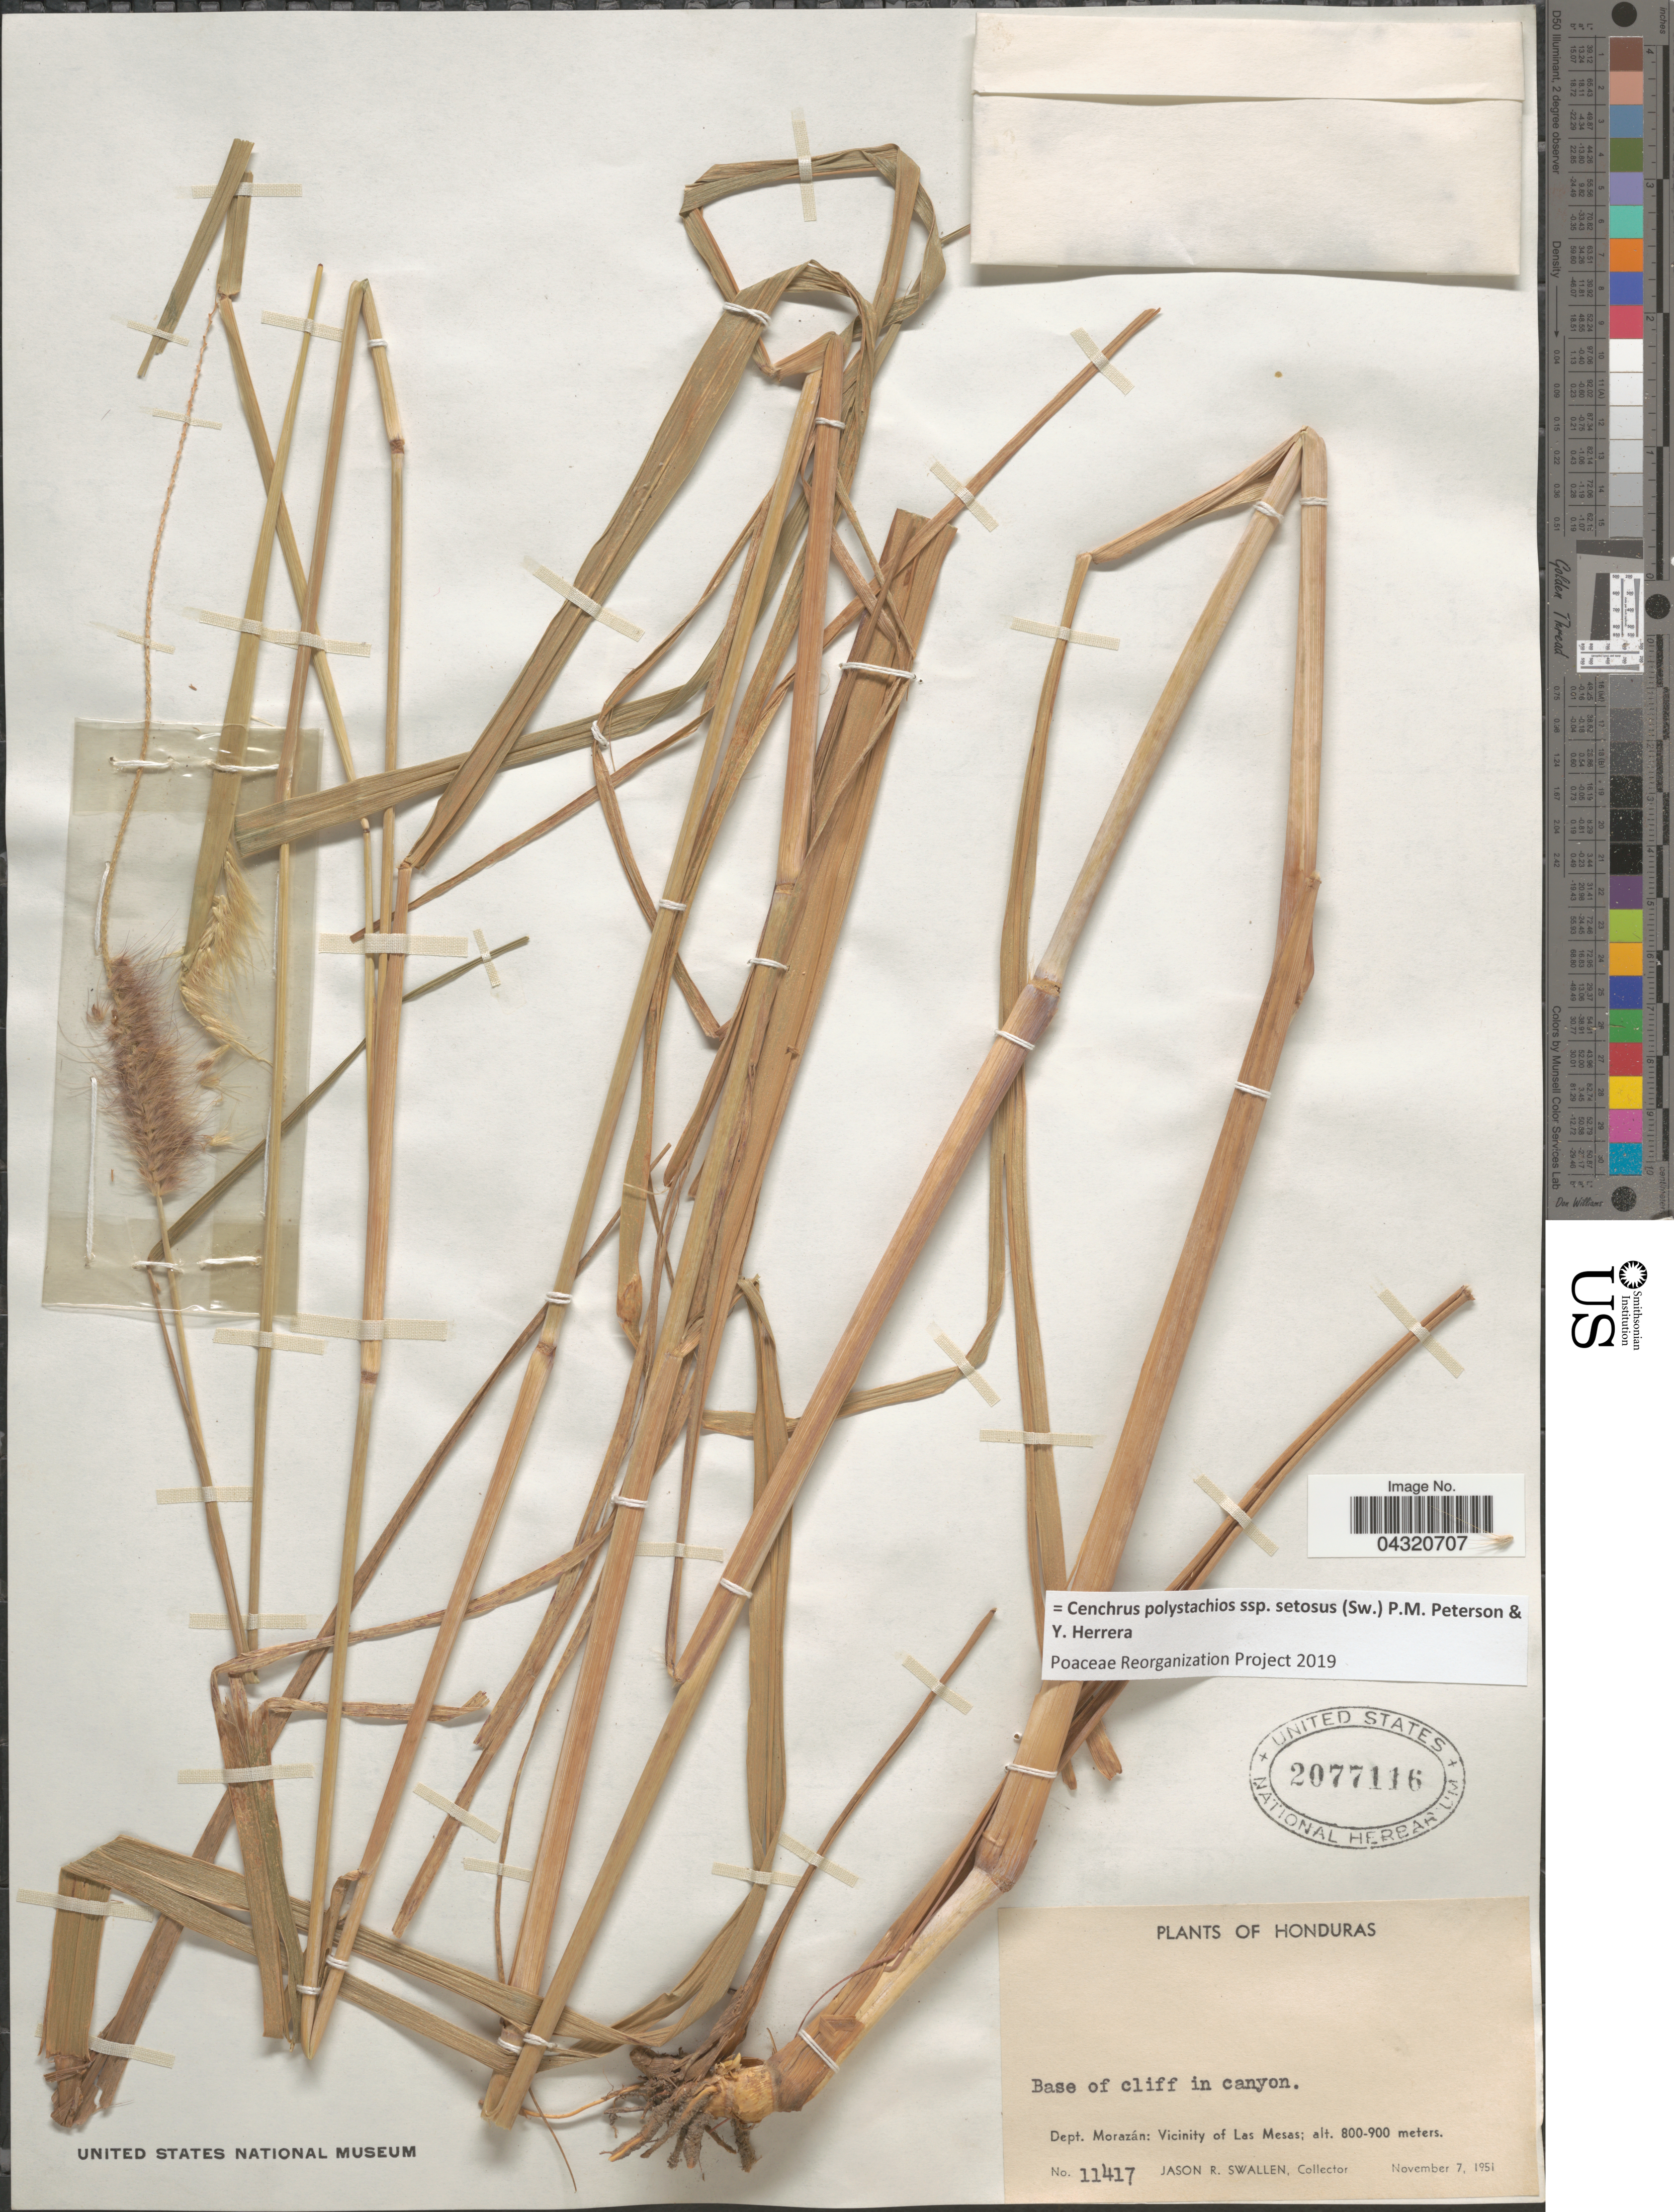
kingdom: Plantae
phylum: Tracheophyta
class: Liliopsida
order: Poales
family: Poaceae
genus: Cenchrus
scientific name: Cenchrus polystachios subsp. setosus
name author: (Sw.) P.M. Peterson & Y. Herrera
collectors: J. R. Swallen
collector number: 11417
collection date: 1951-11-07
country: Honduras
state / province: Fco. Morazán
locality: Base of cliff in canyon. Dept. Morazán: Vicinity of Las Mesas.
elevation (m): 800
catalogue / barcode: US 2077116